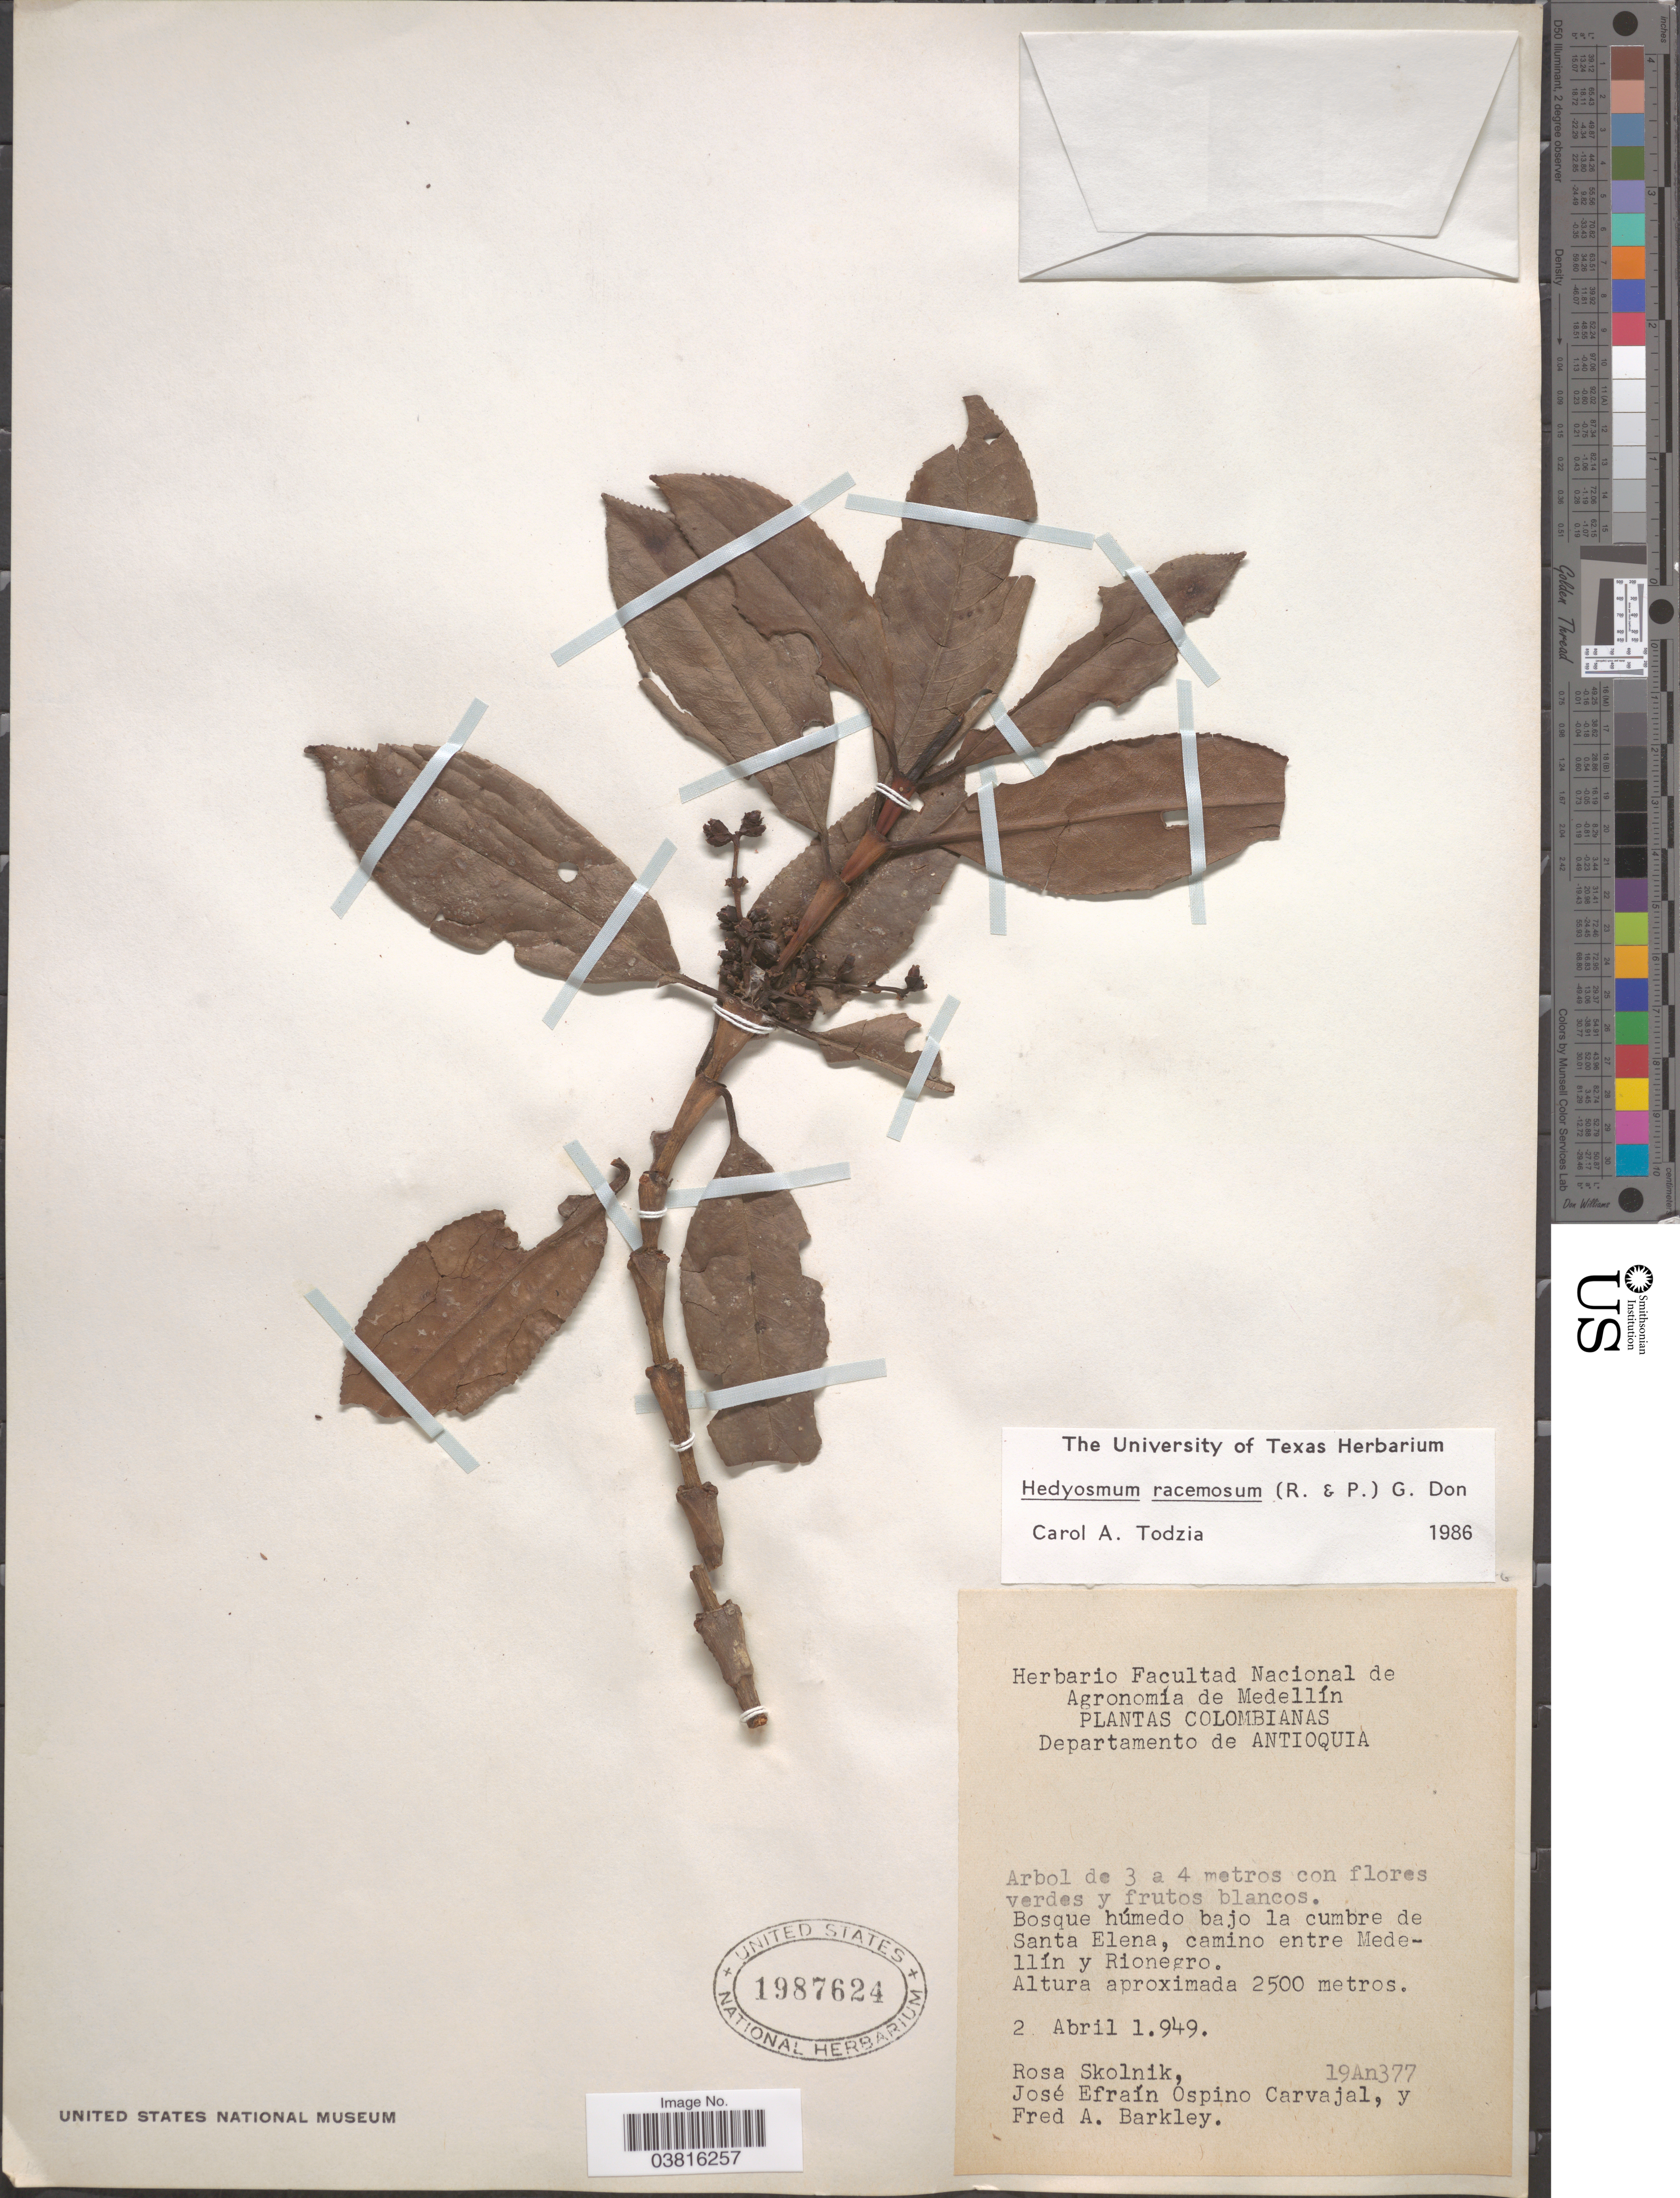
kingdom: Plantae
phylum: Tracheophyta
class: Magnoliopsida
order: Chloranthales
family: Chloranthaceae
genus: Hedyosmum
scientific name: Hedyosmum racemosum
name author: (Ruiz & Pav.) G. Don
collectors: R. Scolnik, J. Araque Molina & F. A. Barkley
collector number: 19An377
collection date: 1949-04-02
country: Colombia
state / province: Antioquia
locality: Departamento de Antioquia. Bajo la cumbre de Santa Elena, camino entre Medellín y Rionegro.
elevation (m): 2500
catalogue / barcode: US 1987624